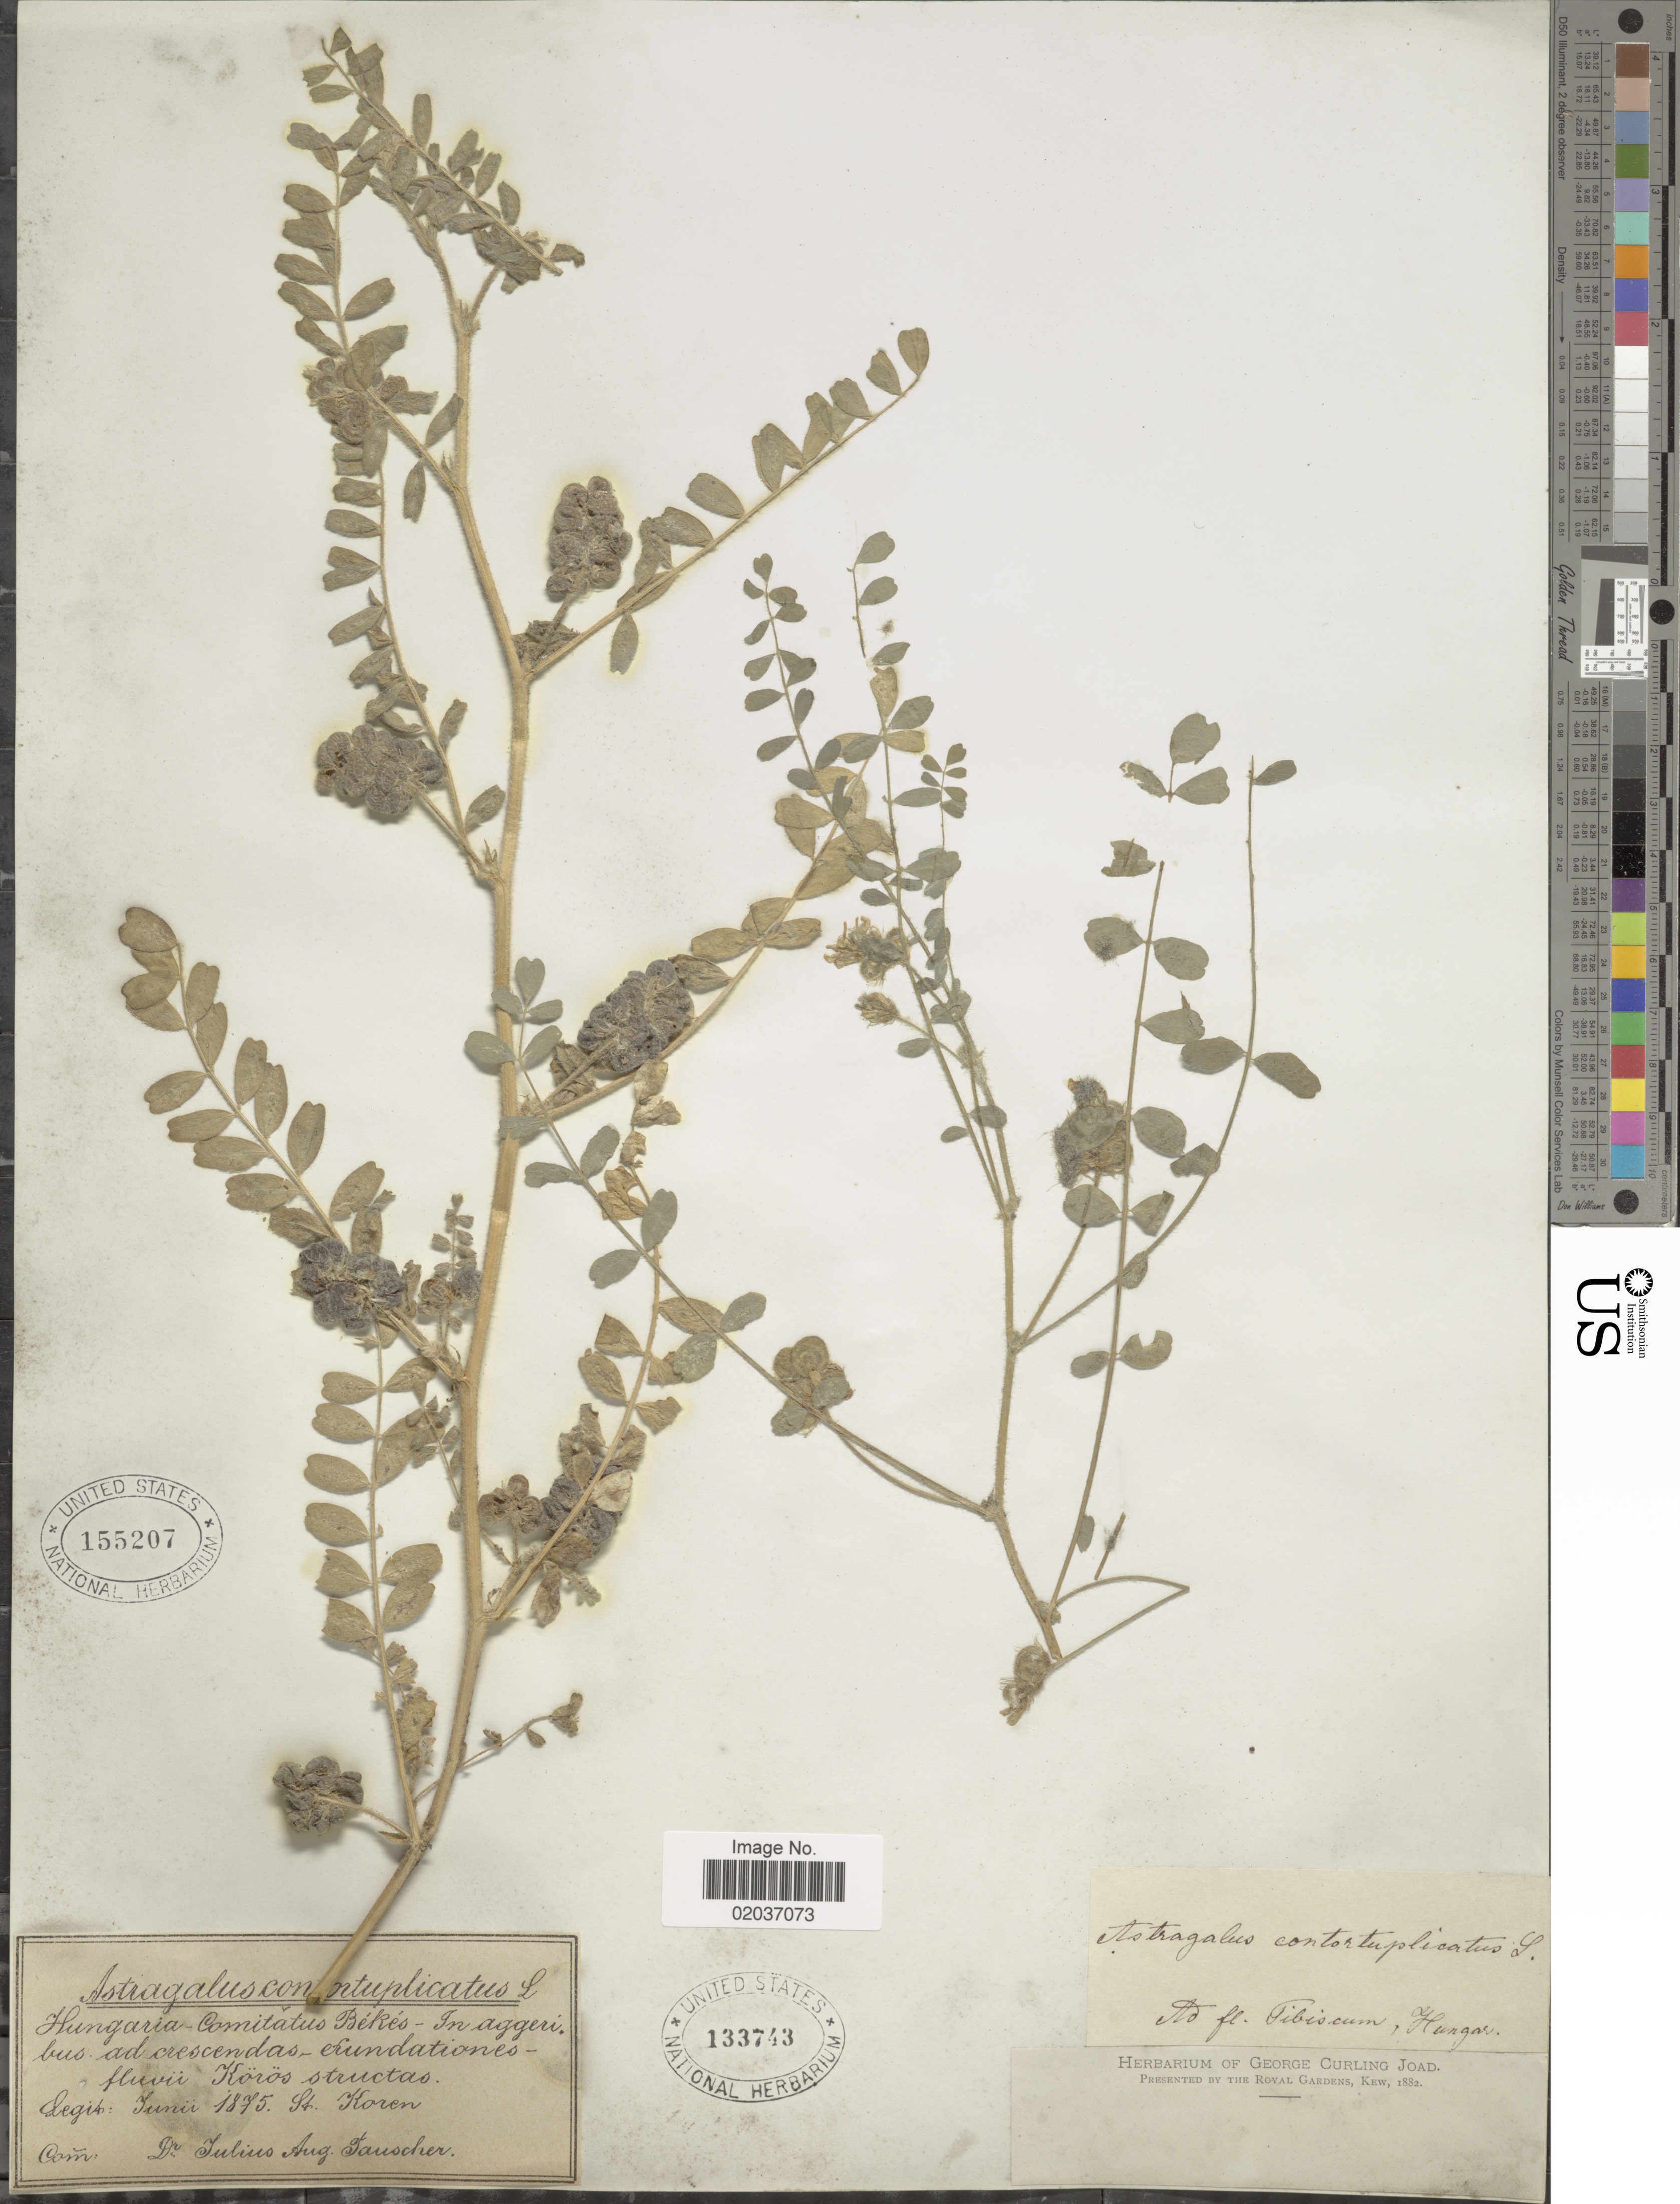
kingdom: Plantae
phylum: Tracheophyta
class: Magnoliopsida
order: Fabales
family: Fabaceae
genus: Astragalus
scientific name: Astragalus contortuplicatus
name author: L.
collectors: -. Koren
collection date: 1875-06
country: Hungary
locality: Comitatus Békés - In aggeribus ad. crescendas - kundationes [interpreted] fluvii Körös structas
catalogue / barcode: US 155207-2